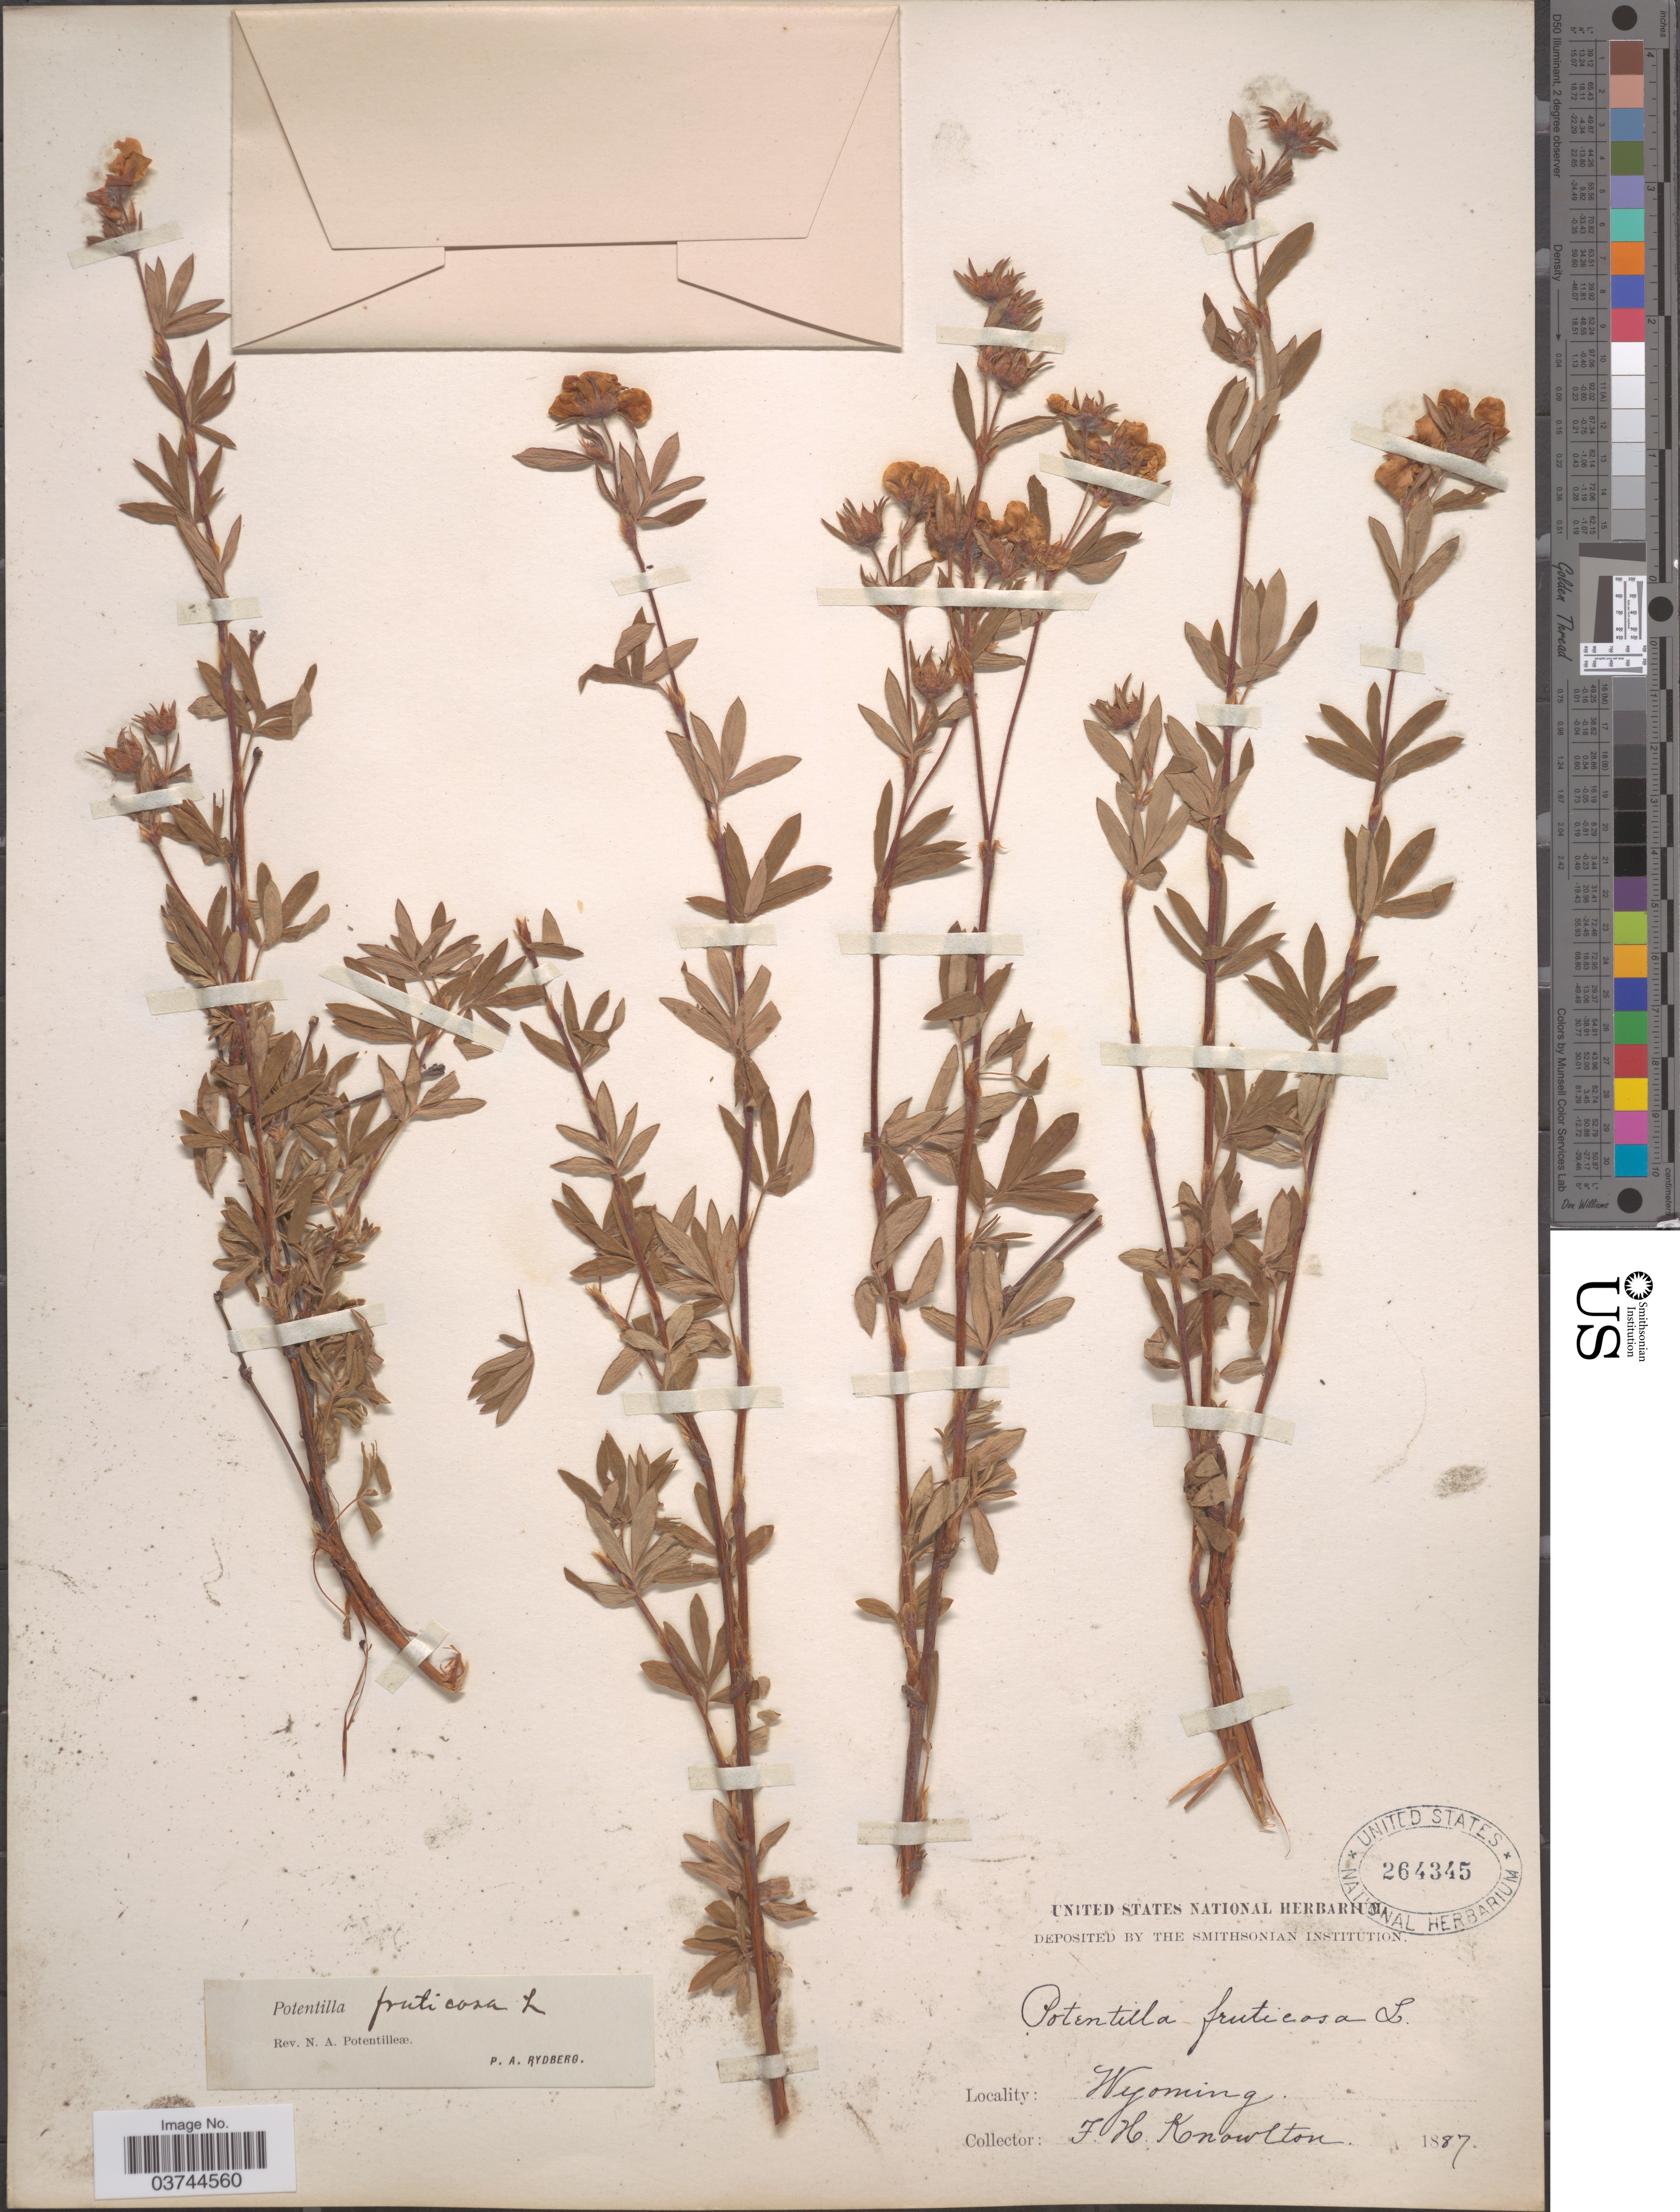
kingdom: Plantae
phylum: Tracheophyta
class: Magnoliopsida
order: Rosales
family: Rosaceae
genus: Dasiphora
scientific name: Dasiphora fruticosa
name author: (L.) Rydb.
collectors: F. H. Knowlton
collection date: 1887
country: United States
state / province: Wyoming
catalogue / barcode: US 264345